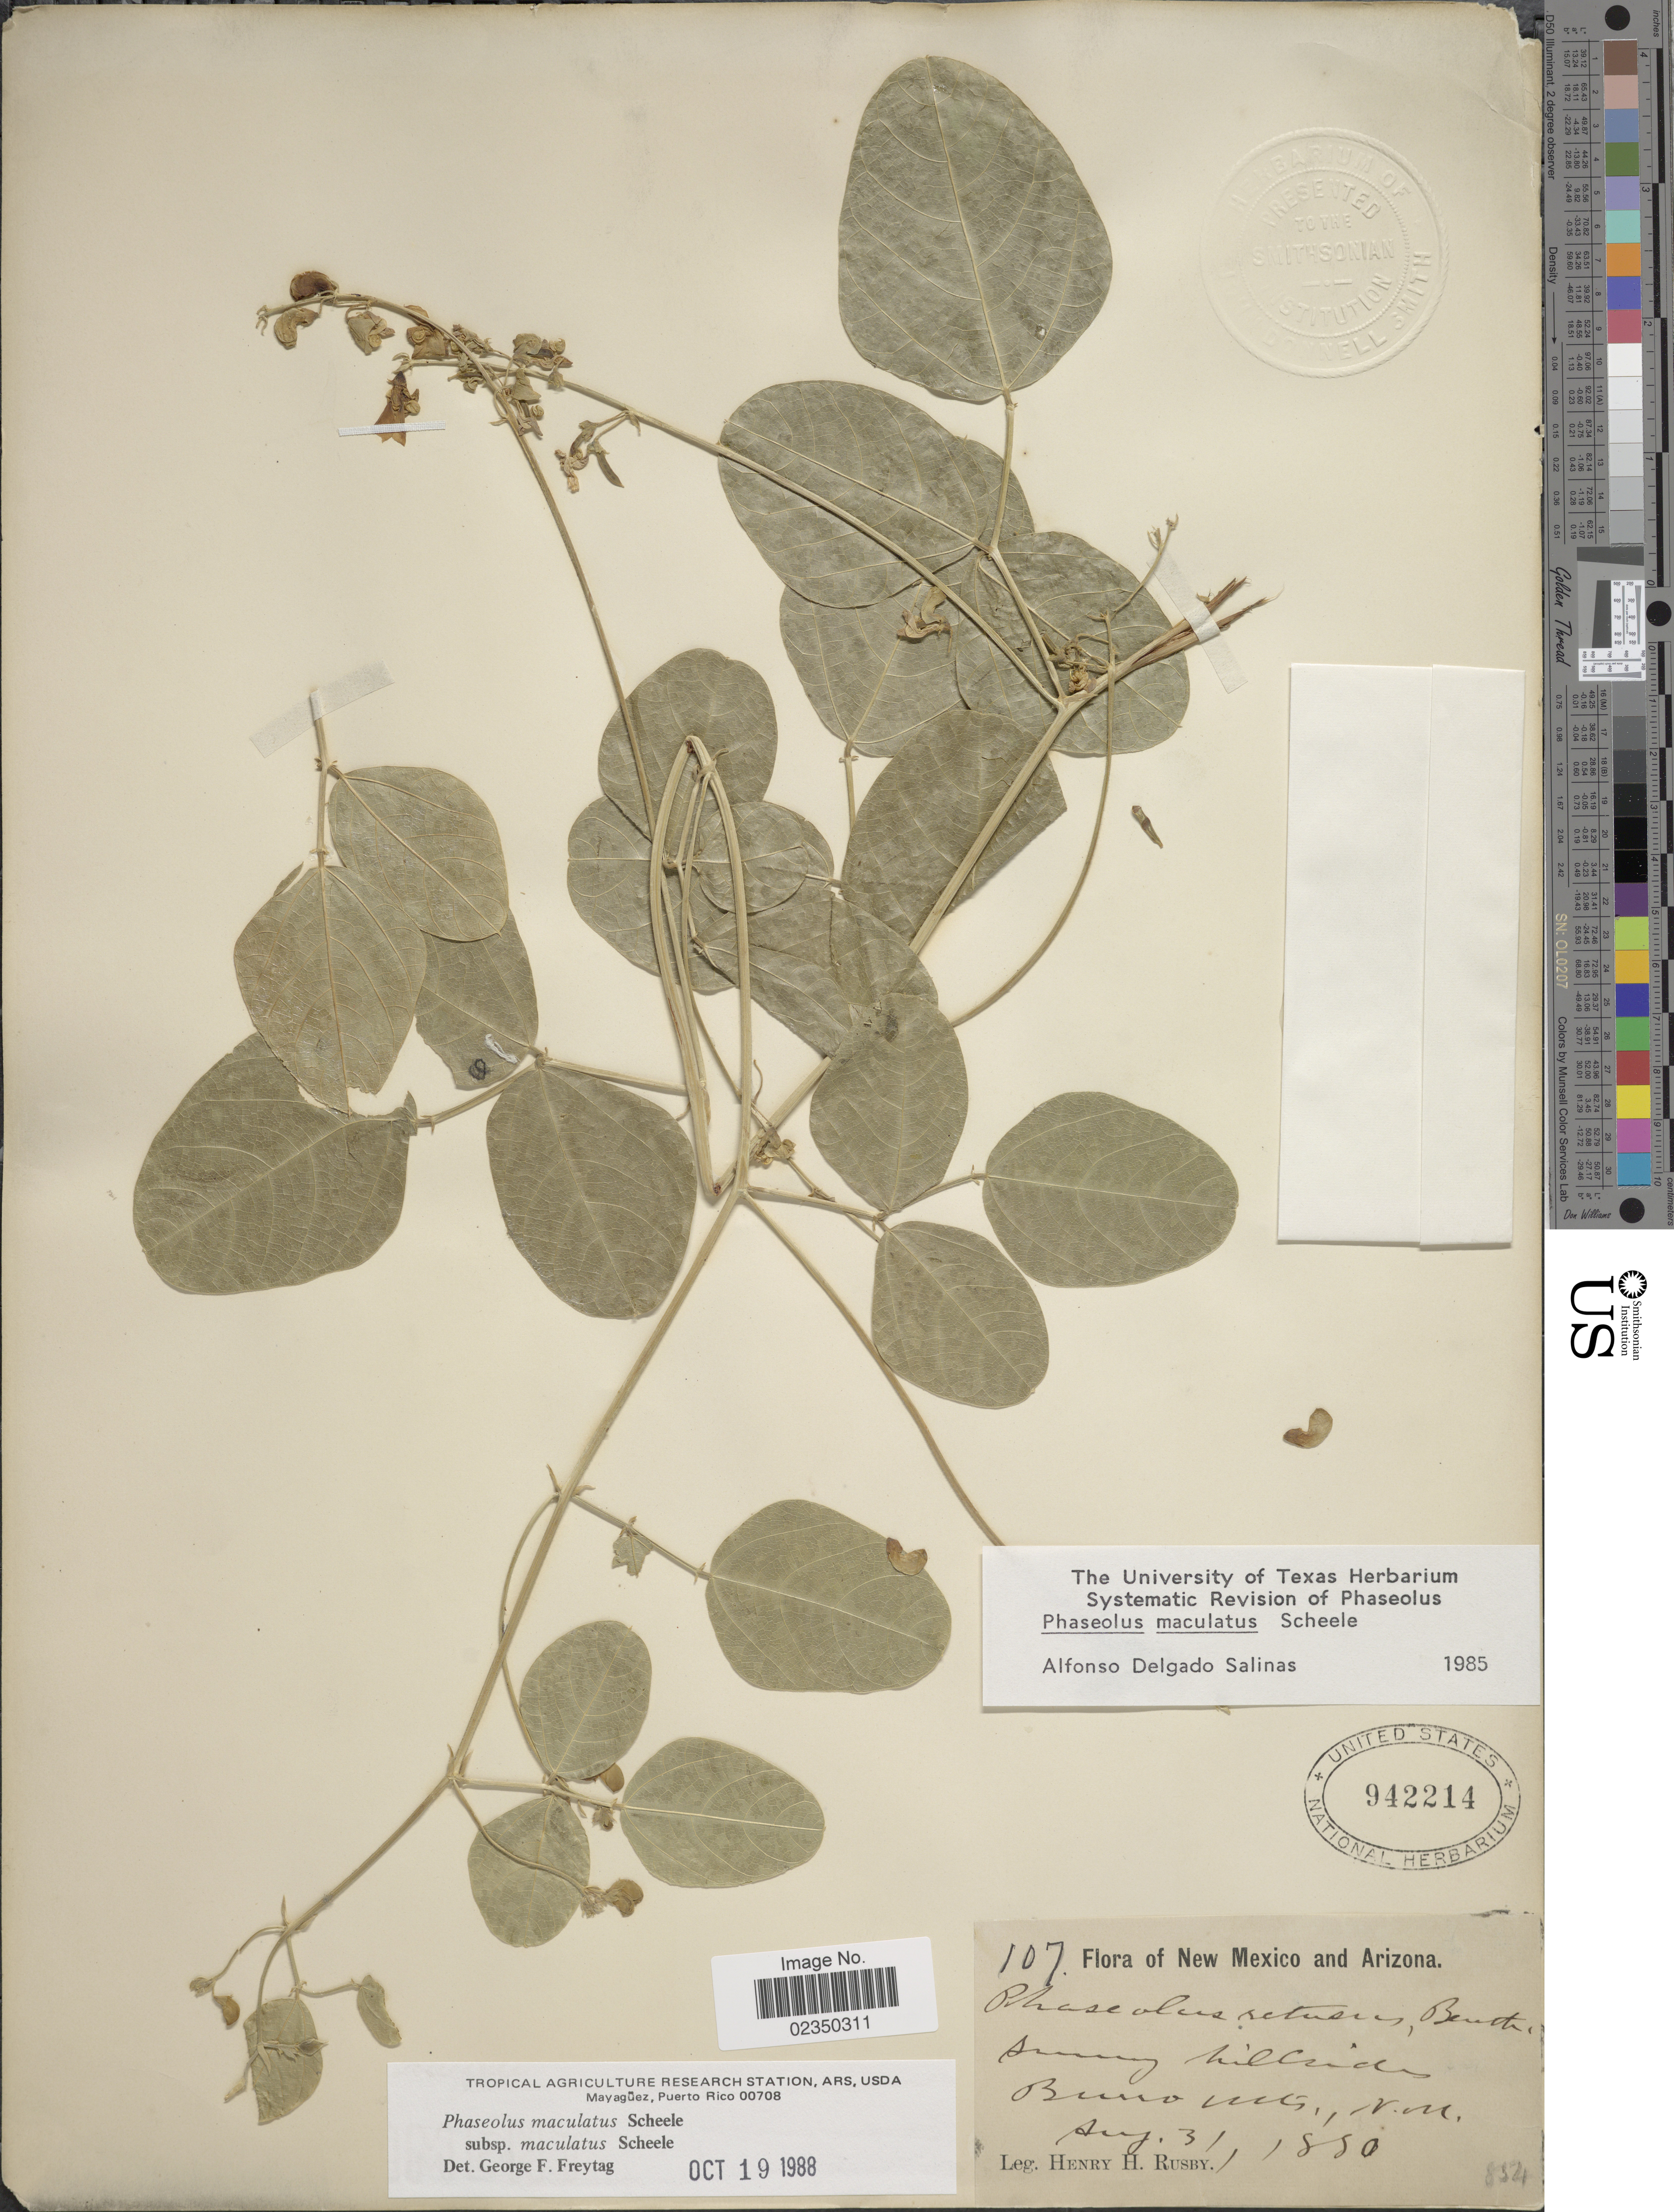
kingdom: Plantae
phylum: Tracheophyta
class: Magnoliopsida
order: Fabales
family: Fabaceae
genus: Phaseolus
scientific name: Phaseolus maculatus subsp. maculatus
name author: Scheele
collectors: H. H. Rusby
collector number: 107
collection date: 1880-08-31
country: United States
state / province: New Mexico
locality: Burro Mts, N.M.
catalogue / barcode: US 942214